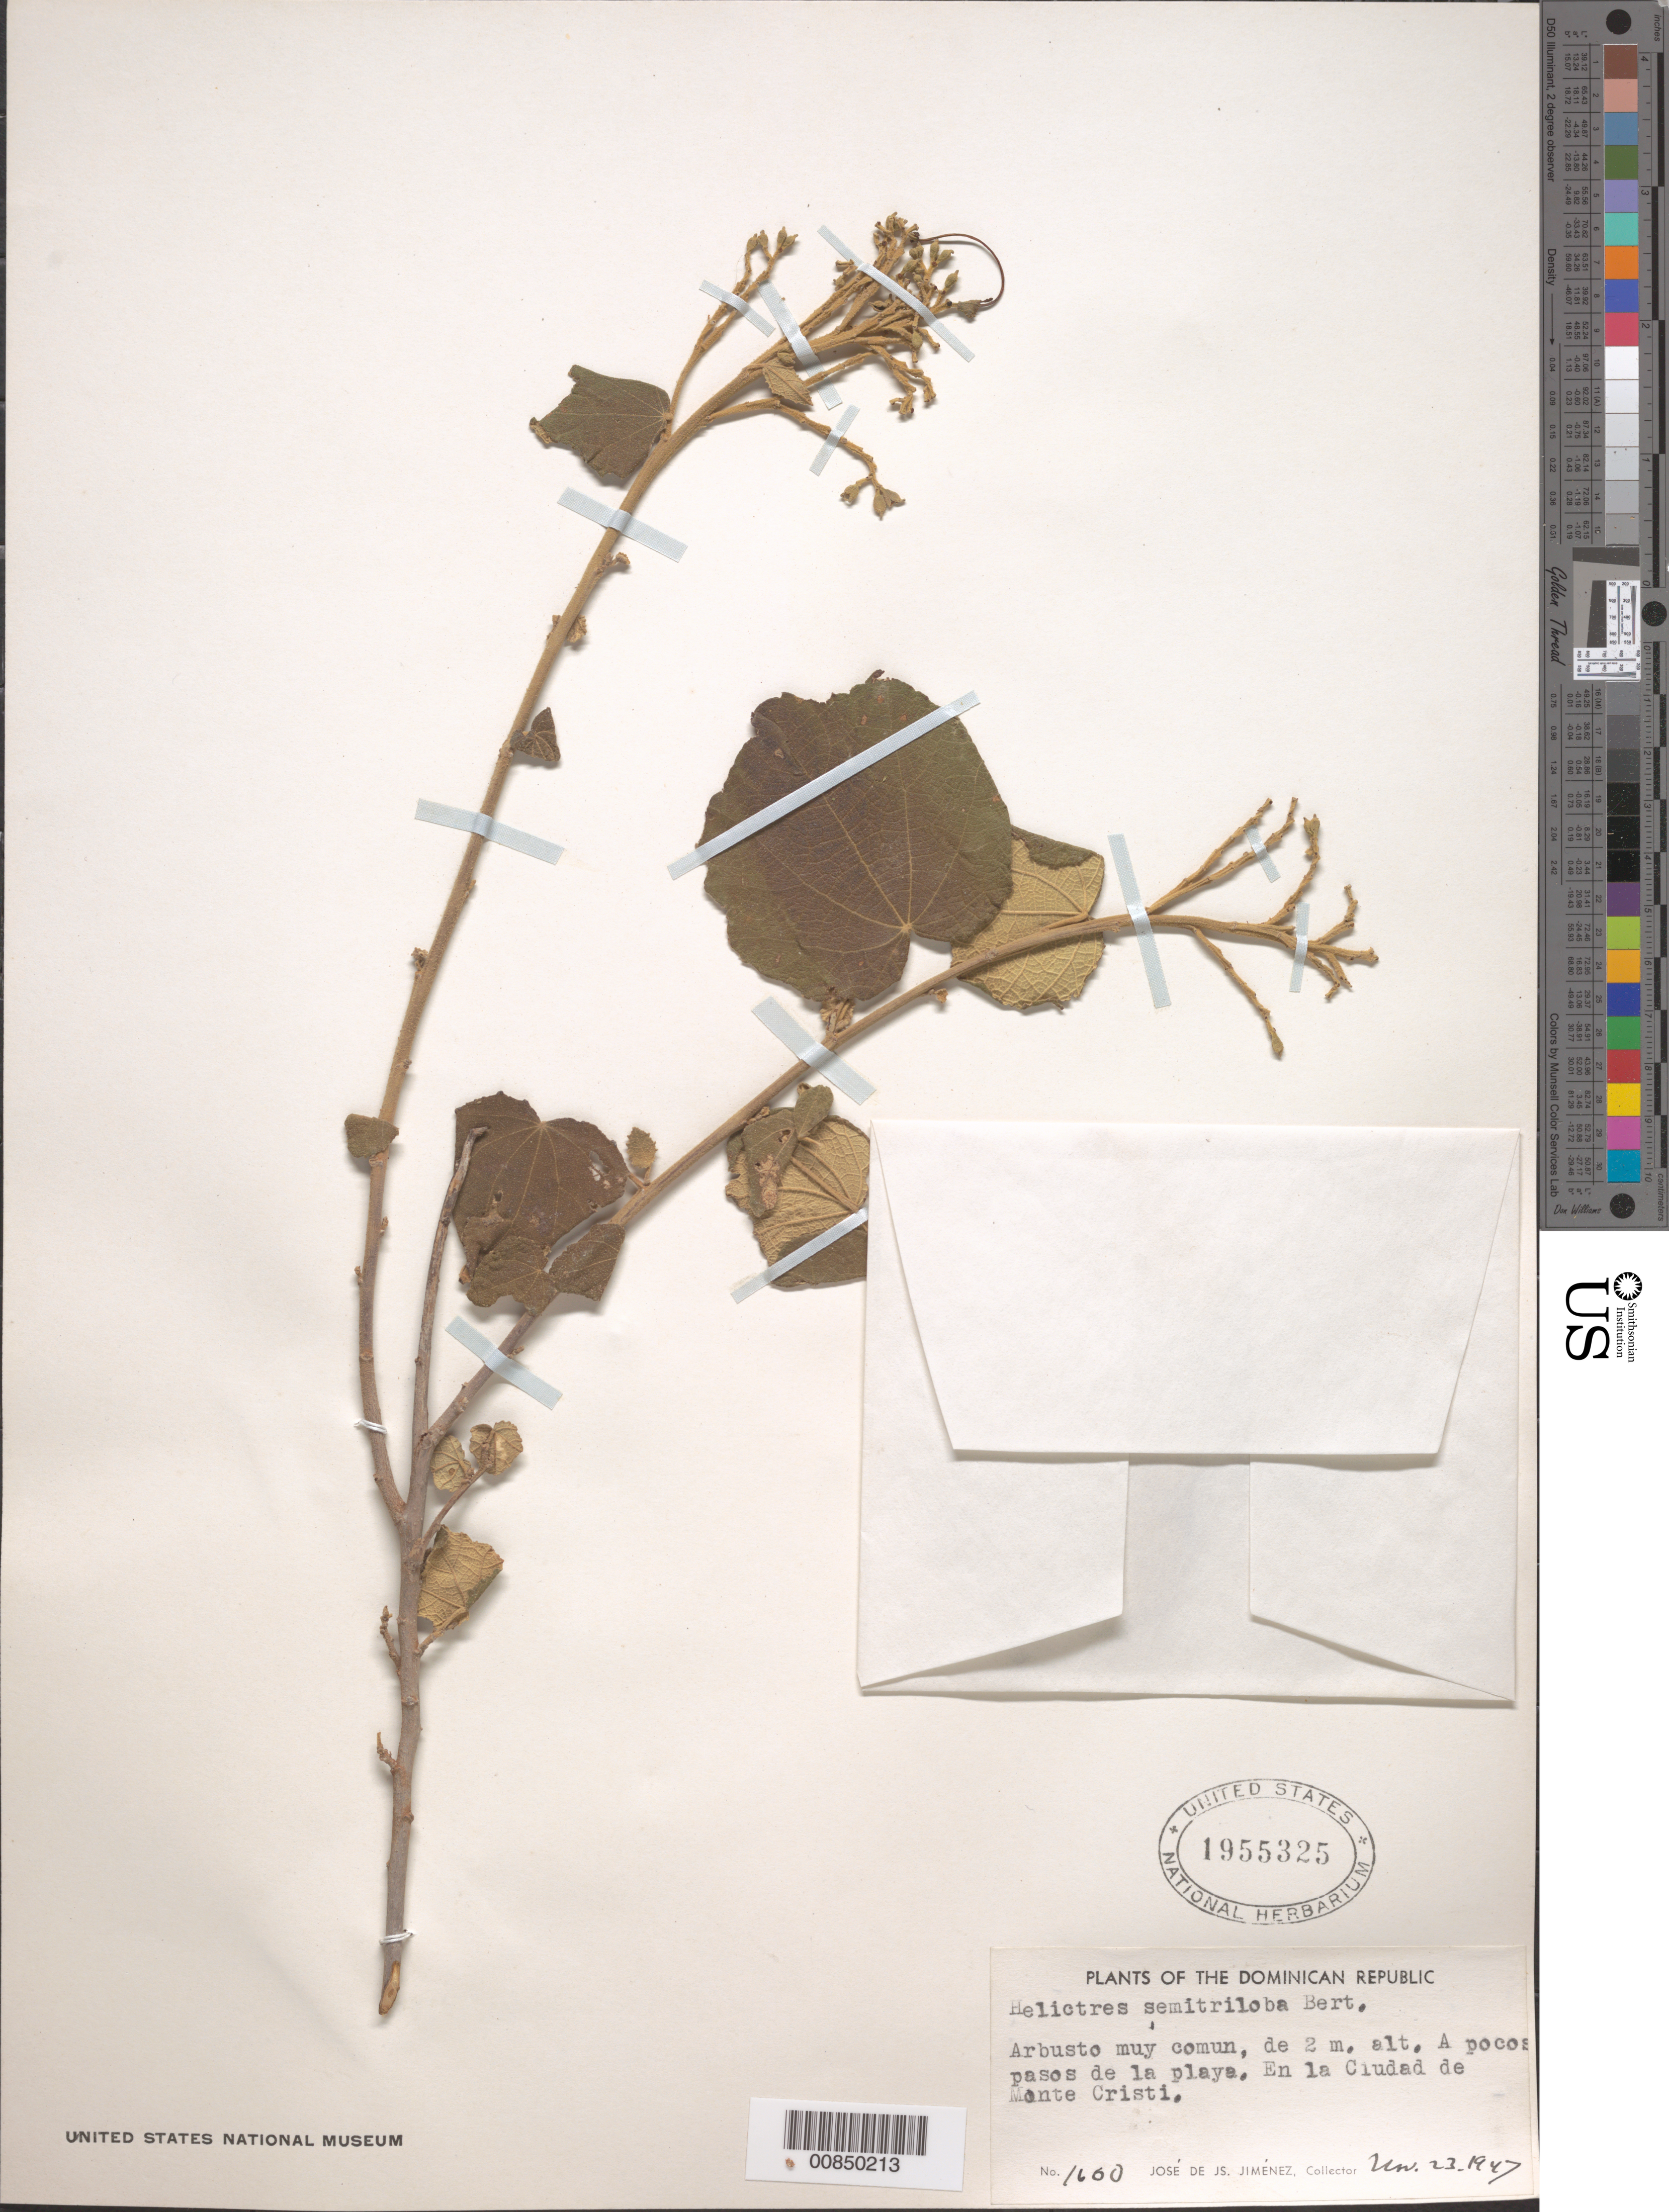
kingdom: Plantae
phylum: Tracheophyta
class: Magnoliopsida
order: Malvales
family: Malvaceae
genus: Helicteres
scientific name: Helicteres semitriloba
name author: Bertero ex DC.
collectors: J. J. Jiménez Almonte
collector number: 1600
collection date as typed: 23 Nov 1947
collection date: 1947-11-23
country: Dominican Republic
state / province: Monte Cristi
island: Hispaniola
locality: En la Ciudad de Monte Cristi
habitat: A pocos de la playa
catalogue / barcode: US 1955325